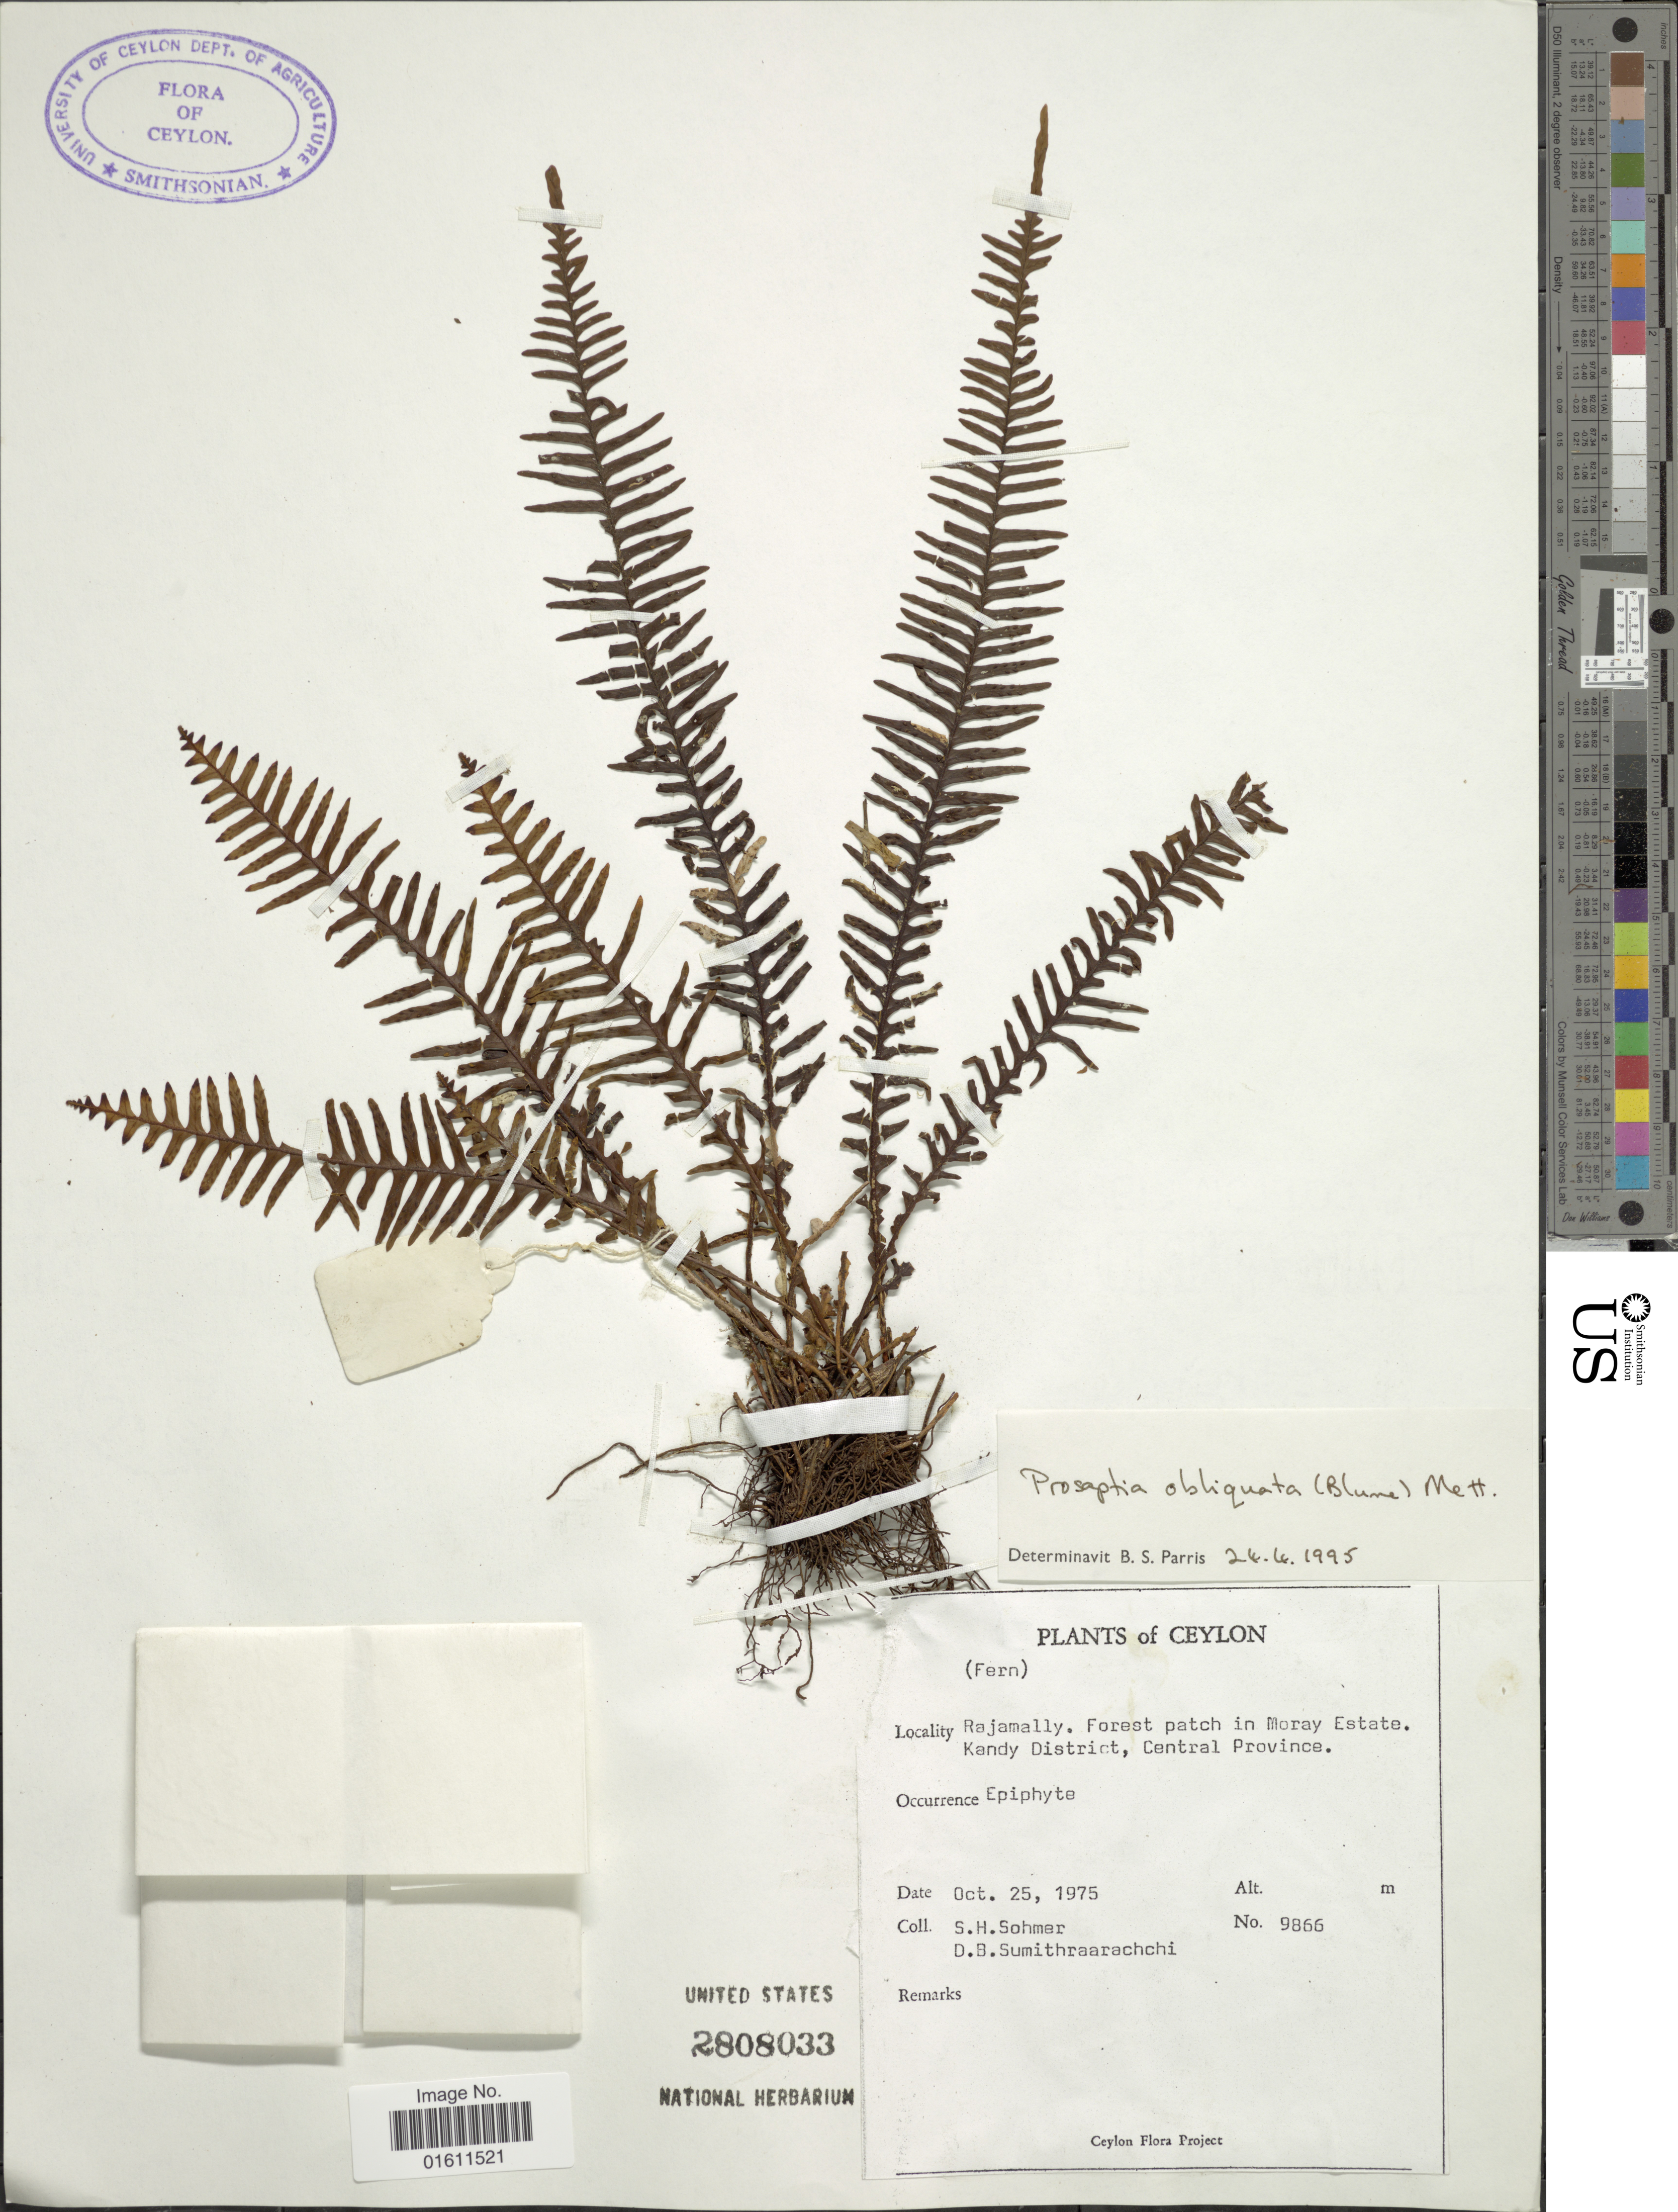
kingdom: Plantae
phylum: Tracheophyta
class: Polypodiopsida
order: Polypodiales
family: Polypodiaceae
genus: Prosaptia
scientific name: Prosaptia obliquata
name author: (Blume) Mett.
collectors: S. H. Sohmer & D. B. Sumithraarachchi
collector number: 9866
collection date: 1975-10-25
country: Sri Lanka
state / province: Central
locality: Ceylon, Rajamally, Forest patch in Moray Estate, Kandy District.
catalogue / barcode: US 2808033